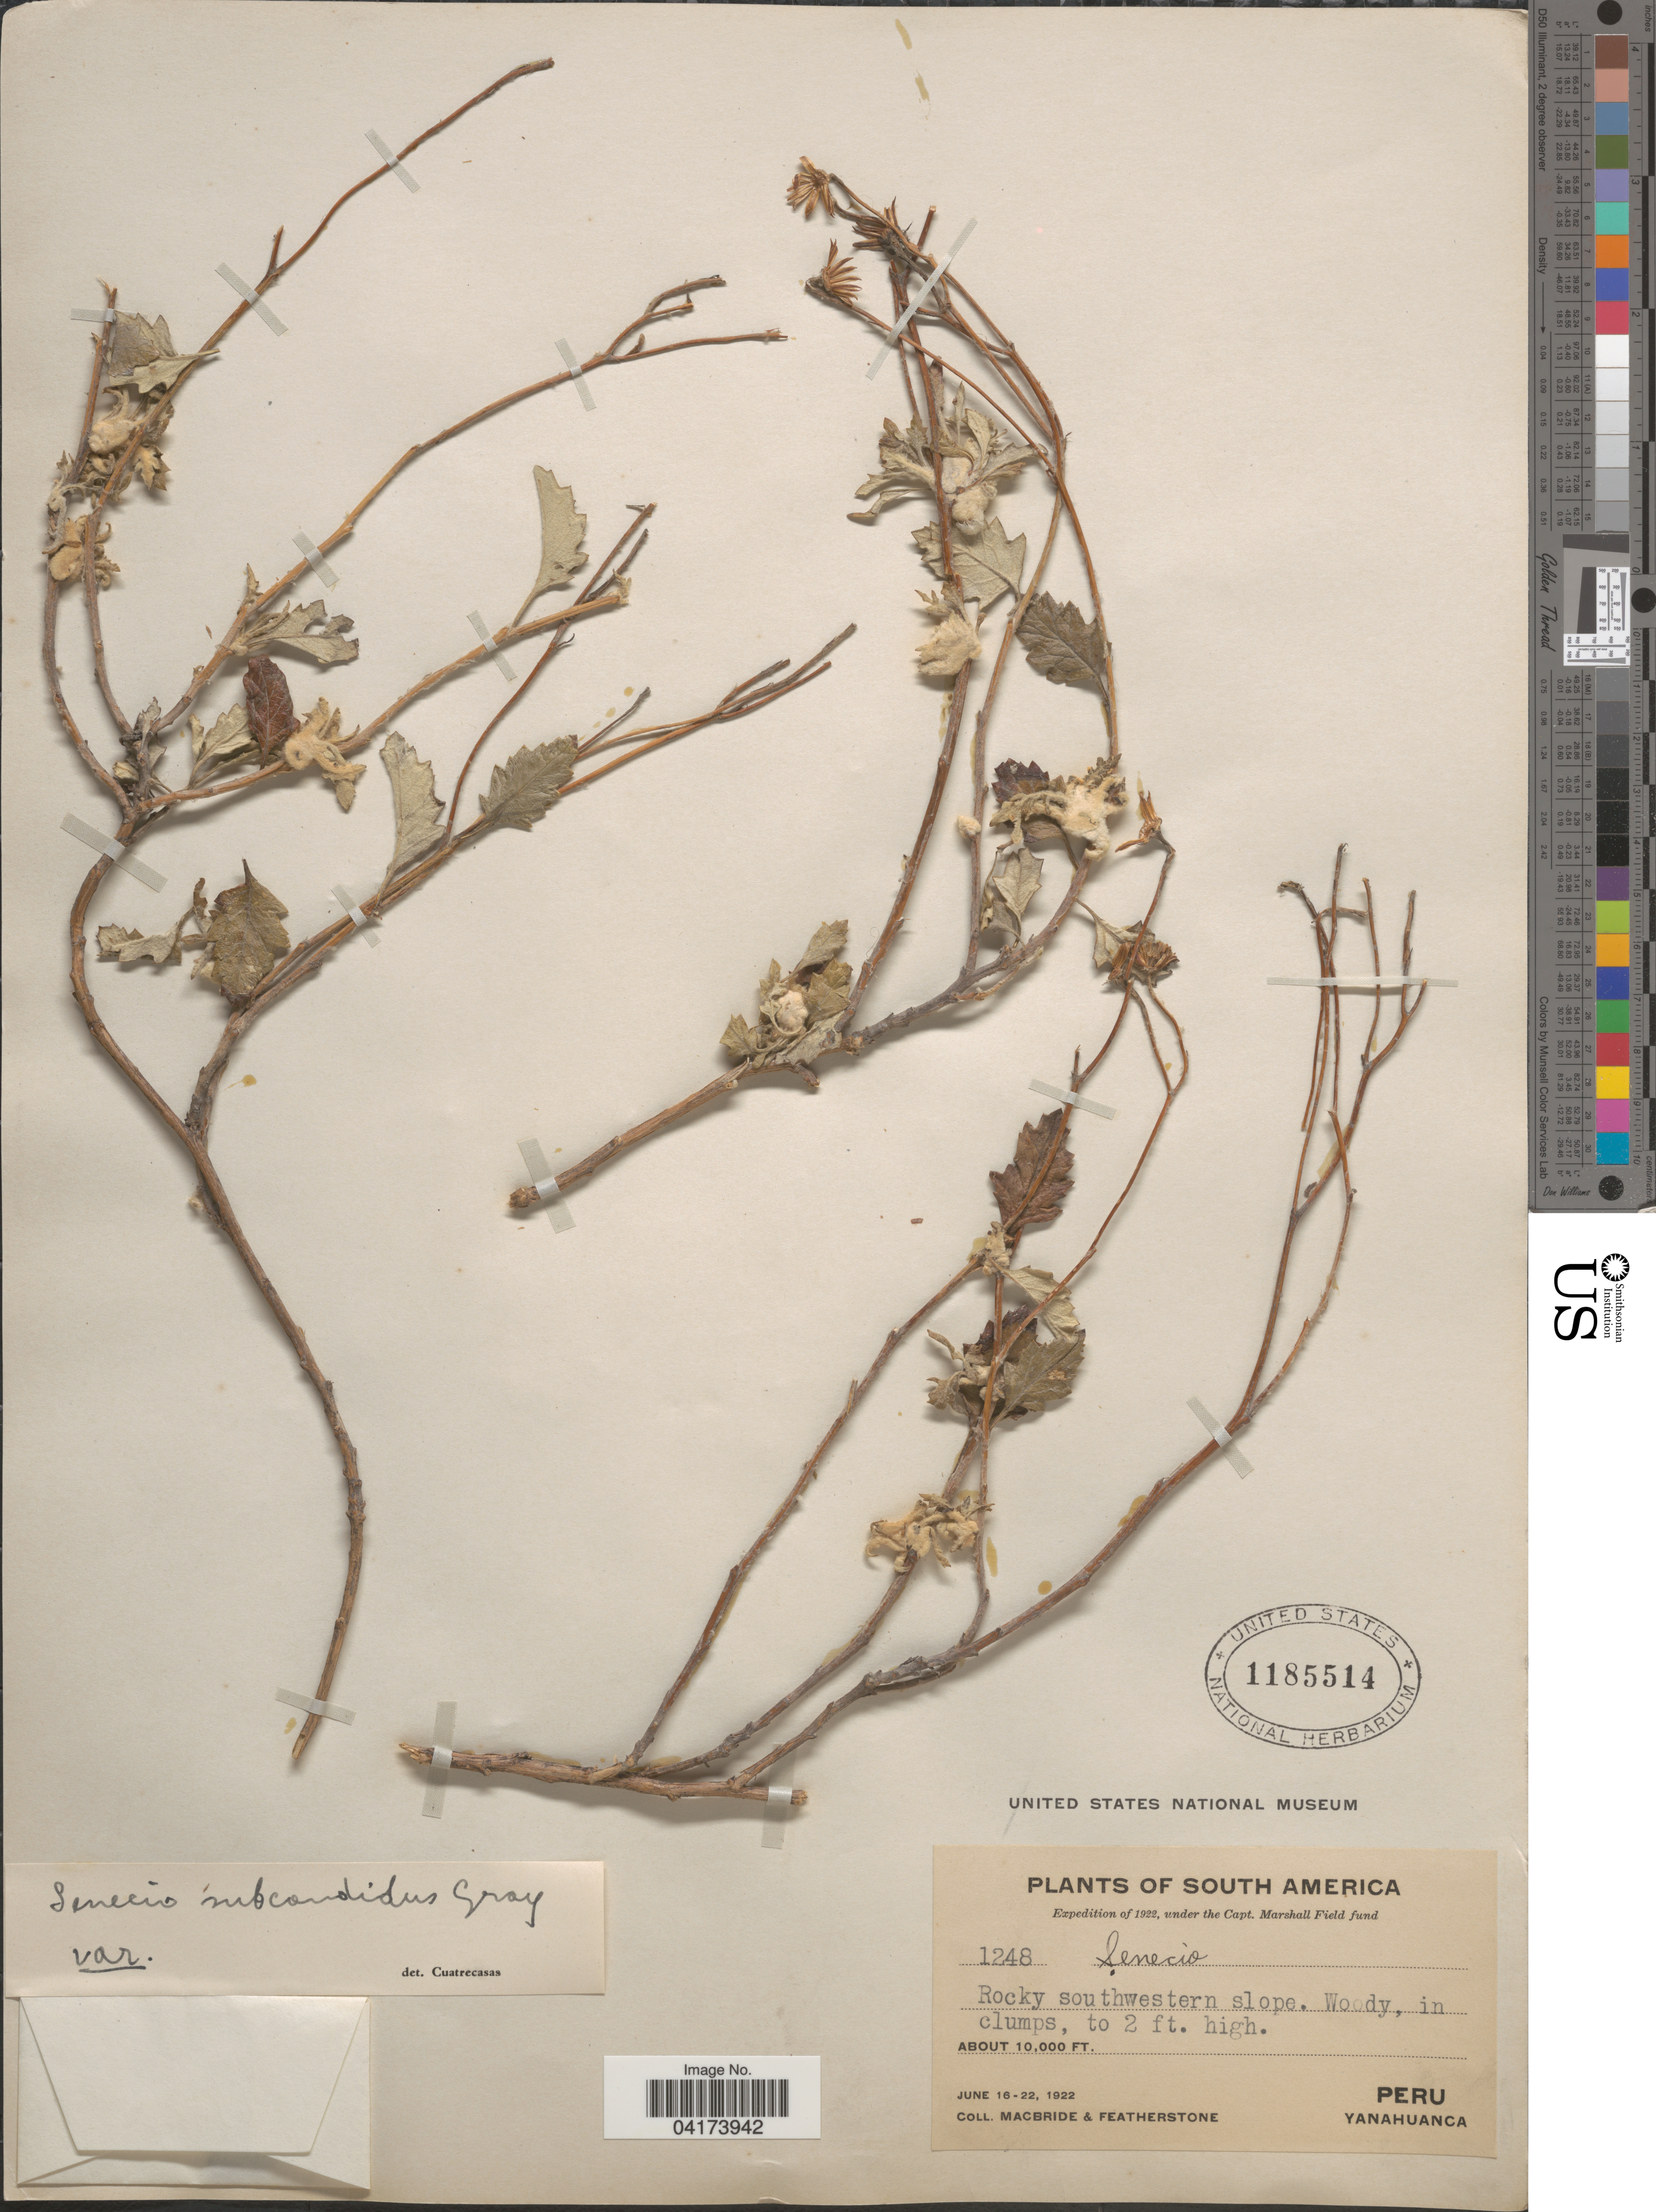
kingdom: Plantae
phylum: Tracheophyta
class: Magnoliopsida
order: Asterales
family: Asteraceae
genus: Senecio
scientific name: Senecio subcandidus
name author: A. Gray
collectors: Macbride, -- & -. Featherstone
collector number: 1248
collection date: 1922-06-16/1922-06-22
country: Peru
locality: Expedition of 1922. Rocky southwestern slope. Yanahuanca.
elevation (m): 3048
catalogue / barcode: US 1185514